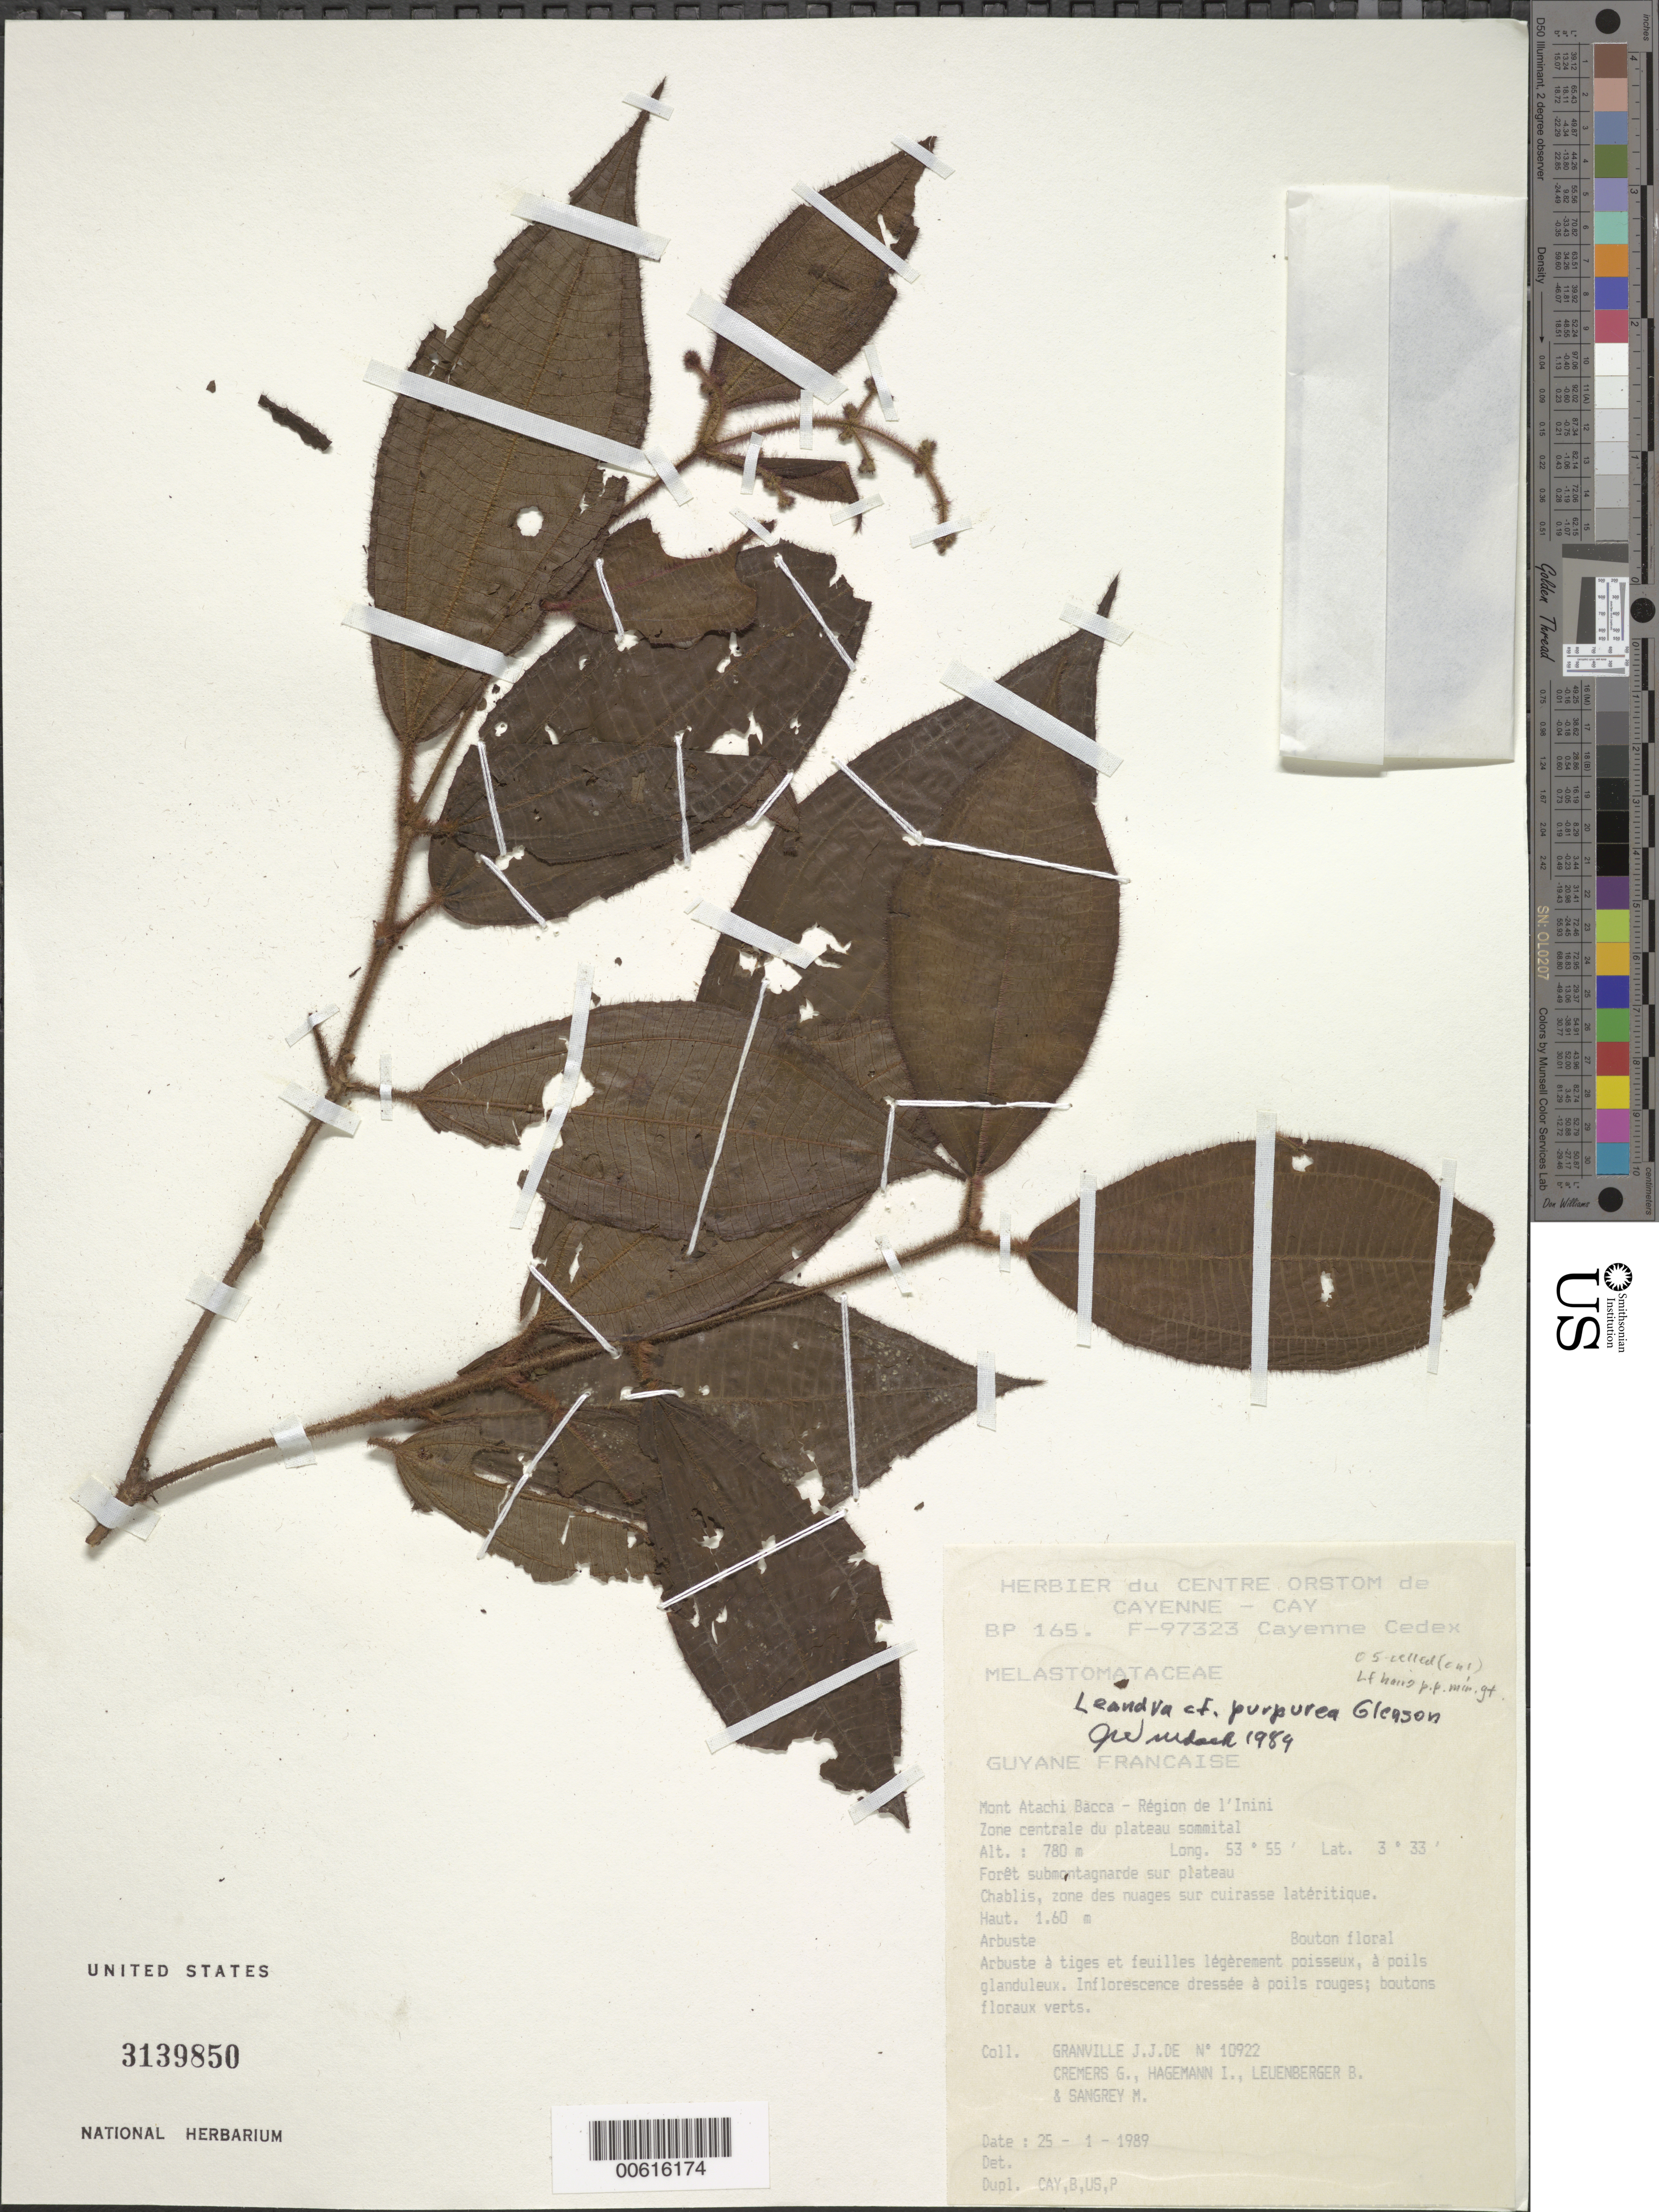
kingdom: Plantae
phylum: Tracheophyta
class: Magnoliopsida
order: Myrtales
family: Melastomataceae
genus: Leandra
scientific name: Leandra purpurea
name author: Gleason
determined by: Wurdack, John J., (US), US (UNITED STATES)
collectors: J.-J. de Granville, G. Cremers, J. Hagemann, B. E. Leuenberger & M. S. Sangrey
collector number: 10922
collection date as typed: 25-Jan-89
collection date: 1989-01-25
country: French Guiana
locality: Mont Atachi Bacca, région de l'Inini. Zone centrale du plateau sommital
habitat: Foret submontagnarde sur plateaul. Chablish, zone des nuages sur cuirasse lateritique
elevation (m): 780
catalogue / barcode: US 3139850